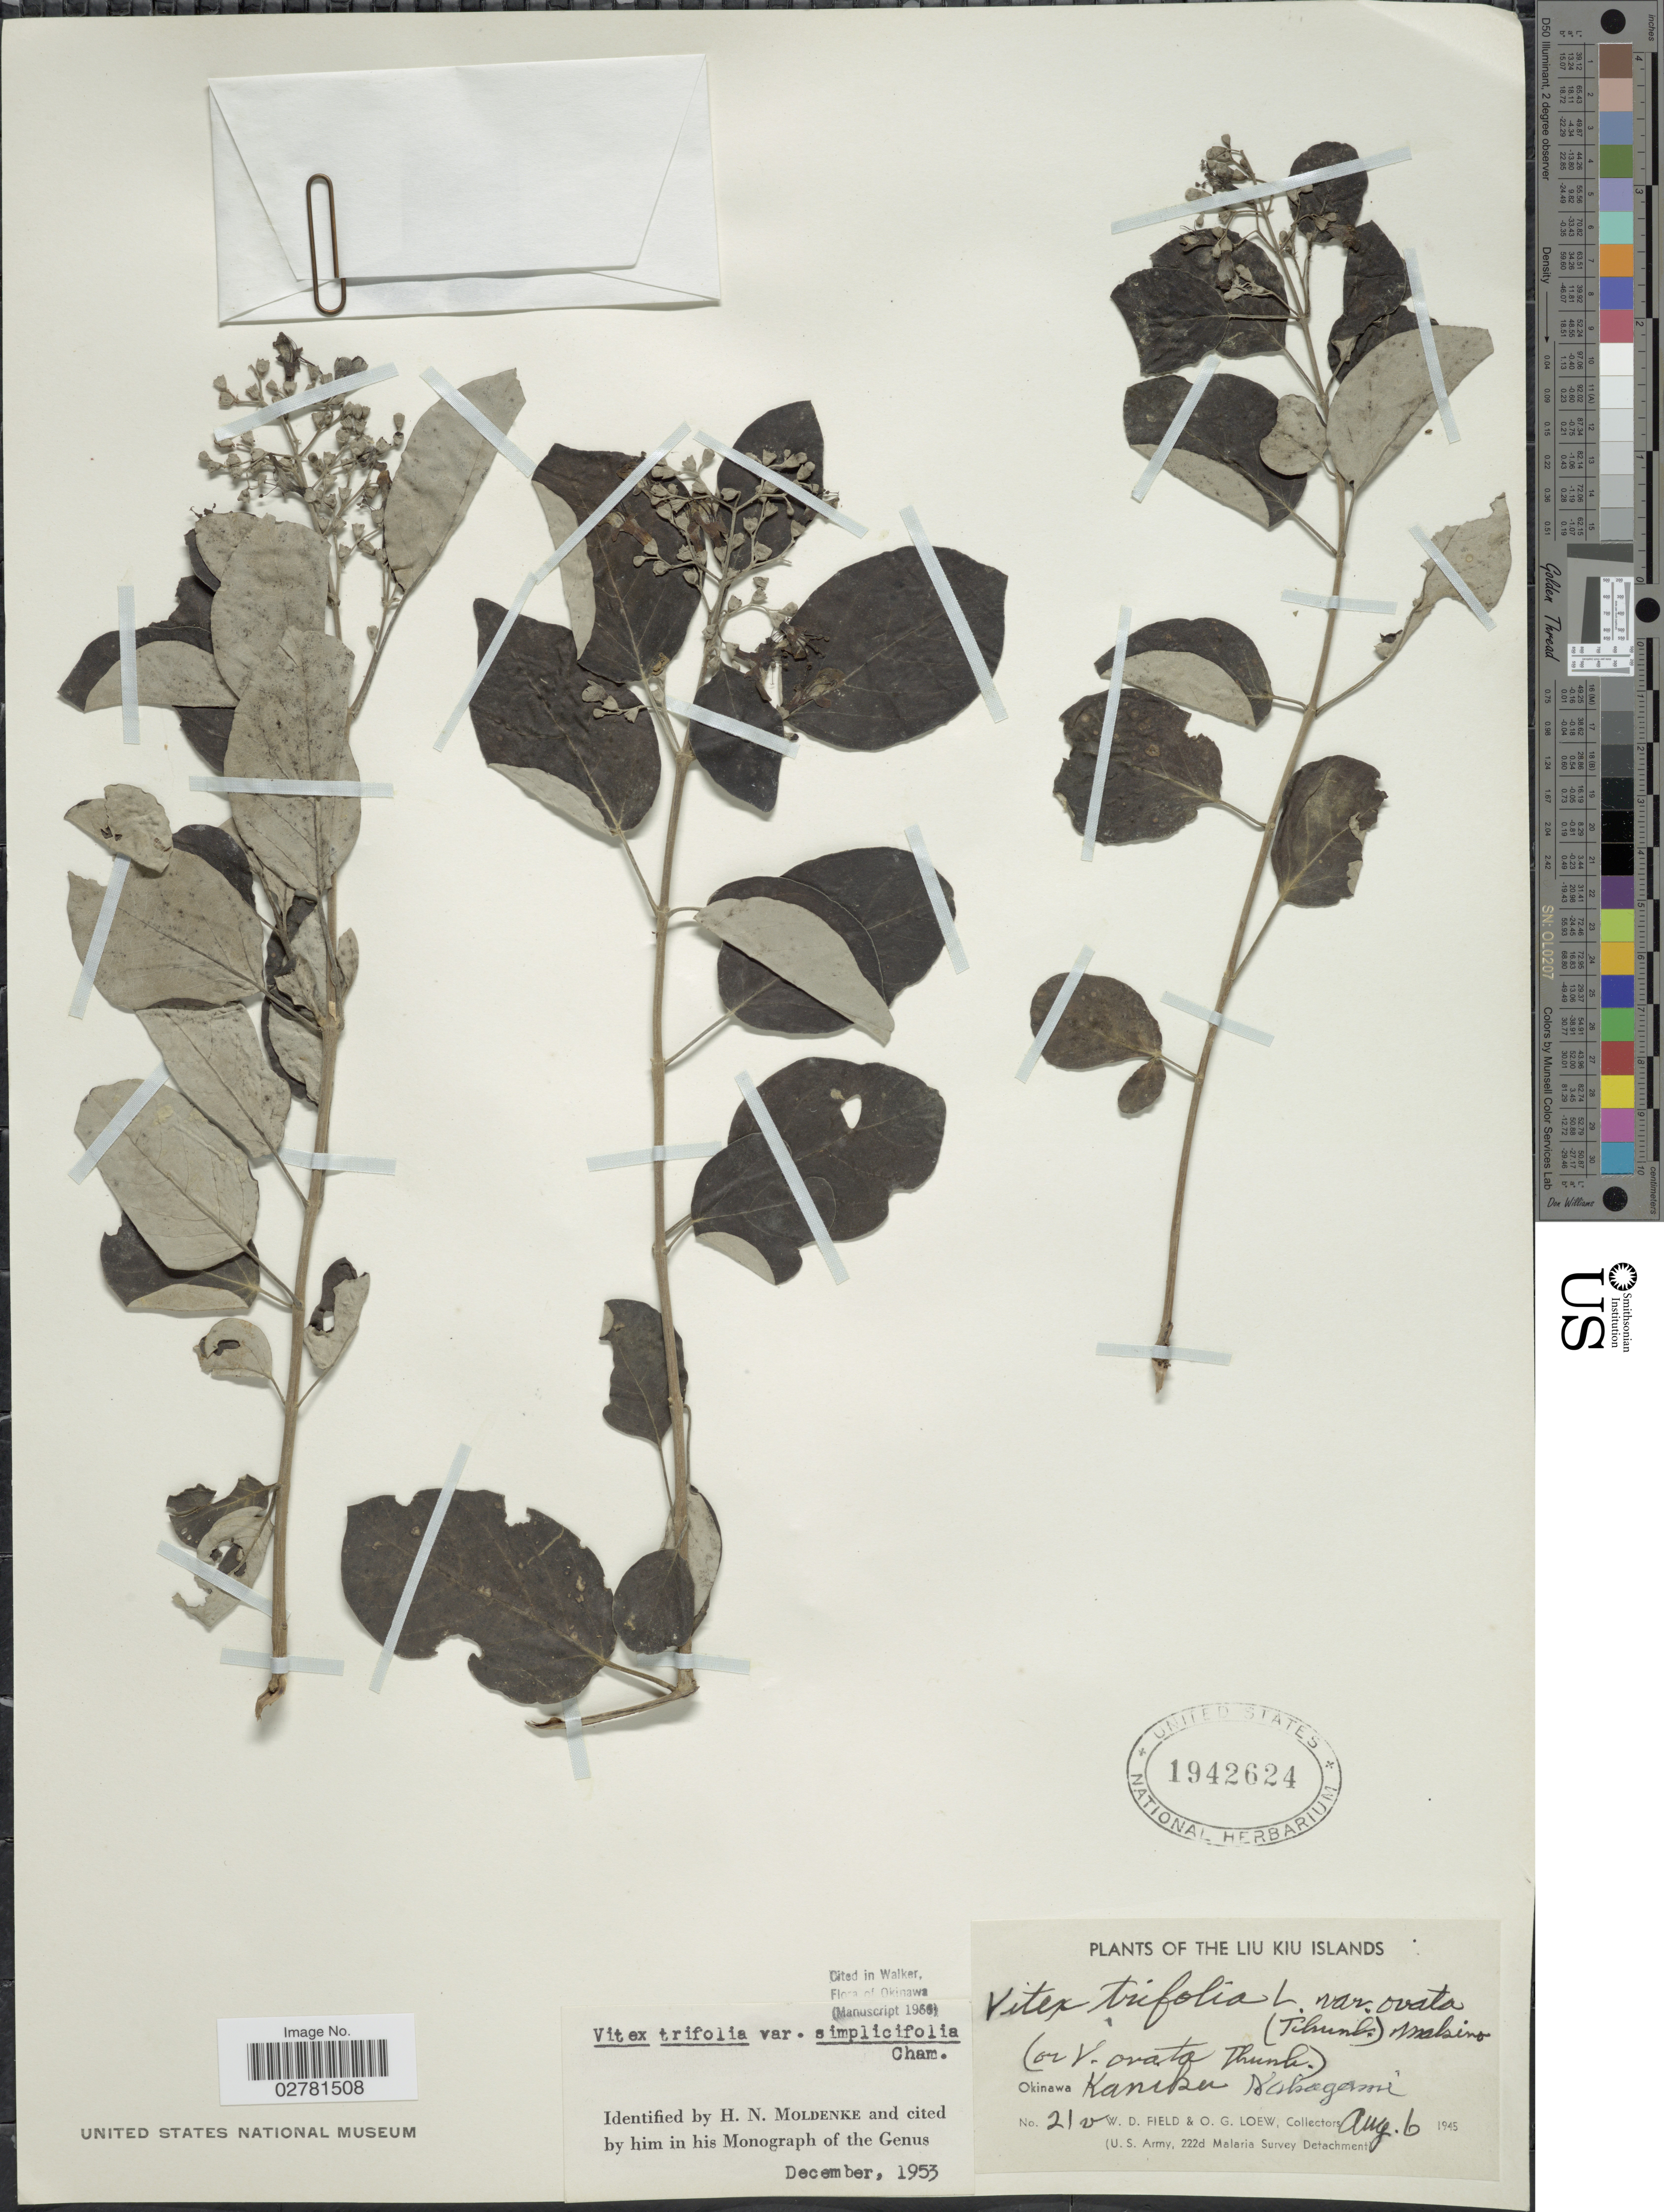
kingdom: Plantae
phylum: Tracheophyta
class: Magnoliopsida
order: Lamiales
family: Lamiaceae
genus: Vitex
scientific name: Vitex trifoliata var. simplicifolia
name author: Cham.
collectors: W. D. Field & O. G. Loew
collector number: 21v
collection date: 1945-08-06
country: Japan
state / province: Okinawa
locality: The Liu Kiu Islands. Kanika. Nakagami.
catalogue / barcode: US 1942624